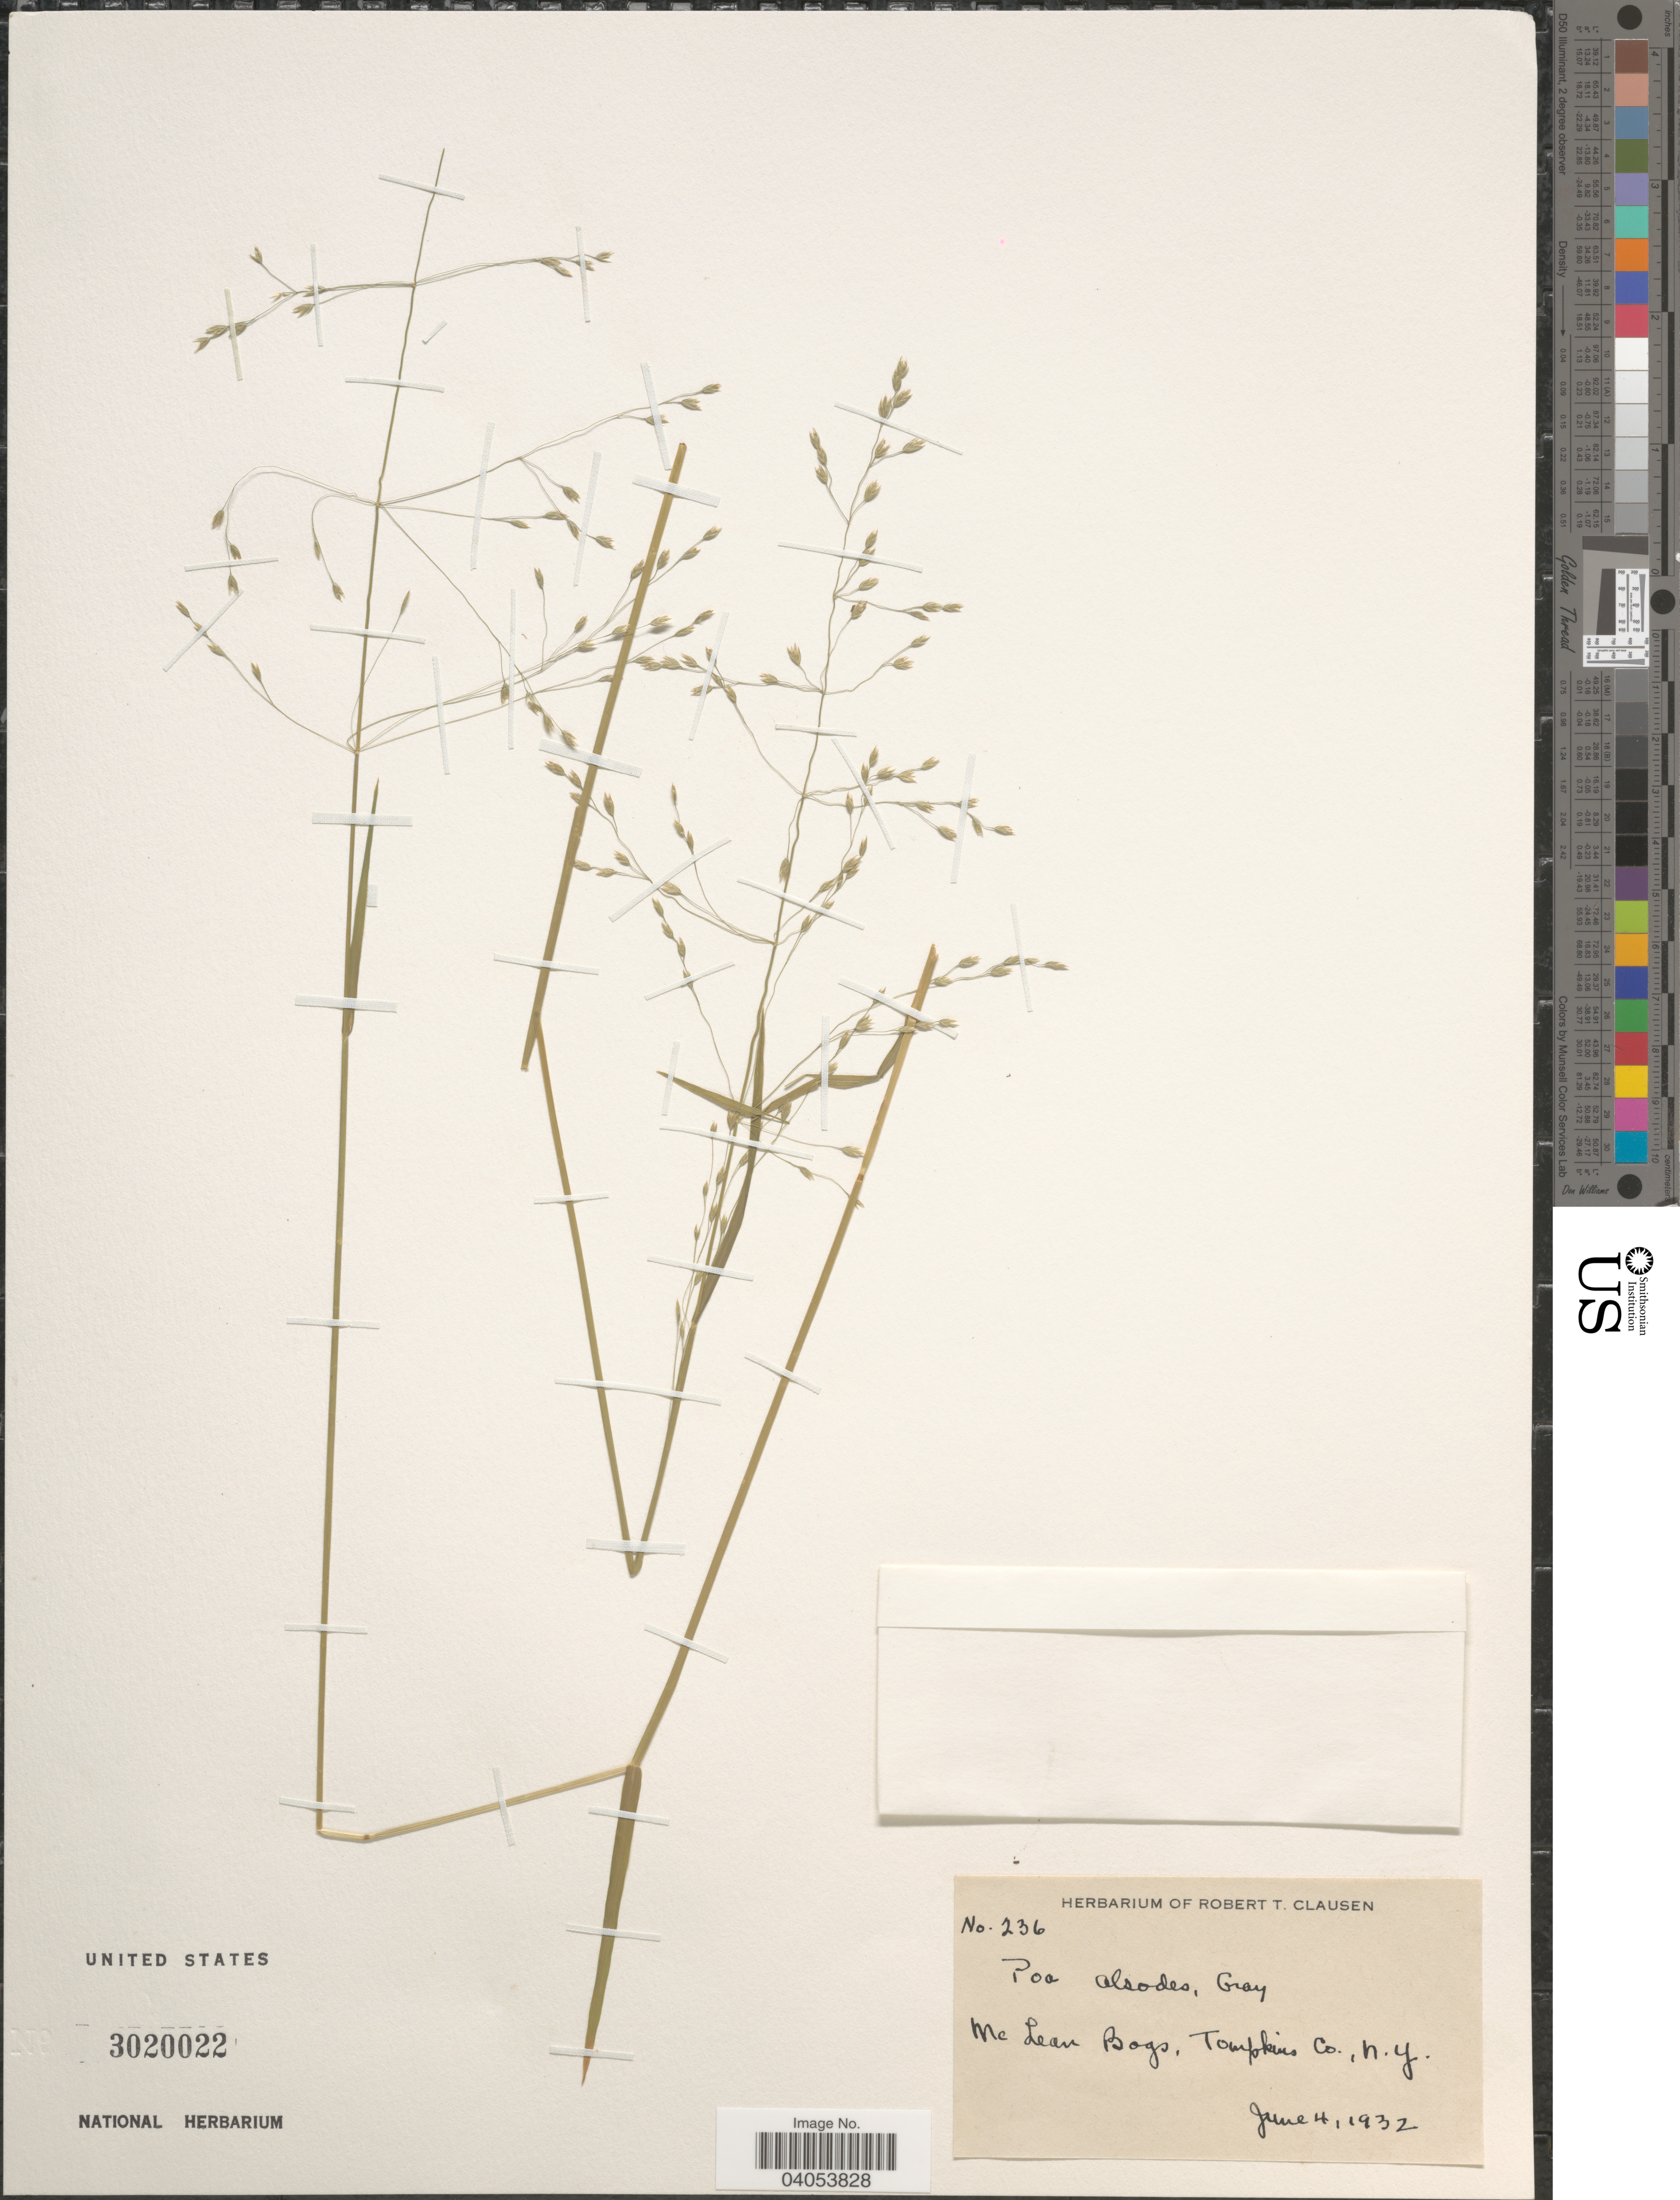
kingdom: Plantae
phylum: Tracheophyta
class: Liliopsida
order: Poales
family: Poaceae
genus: Poa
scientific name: Poa alsodes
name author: A. Gray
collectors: ex herb. Robert T. Clausen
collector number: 236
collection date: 1932-06-04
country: United States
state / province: New York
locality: Mc Lean Bogs, Tompkins Co.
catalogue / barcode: US 3020022